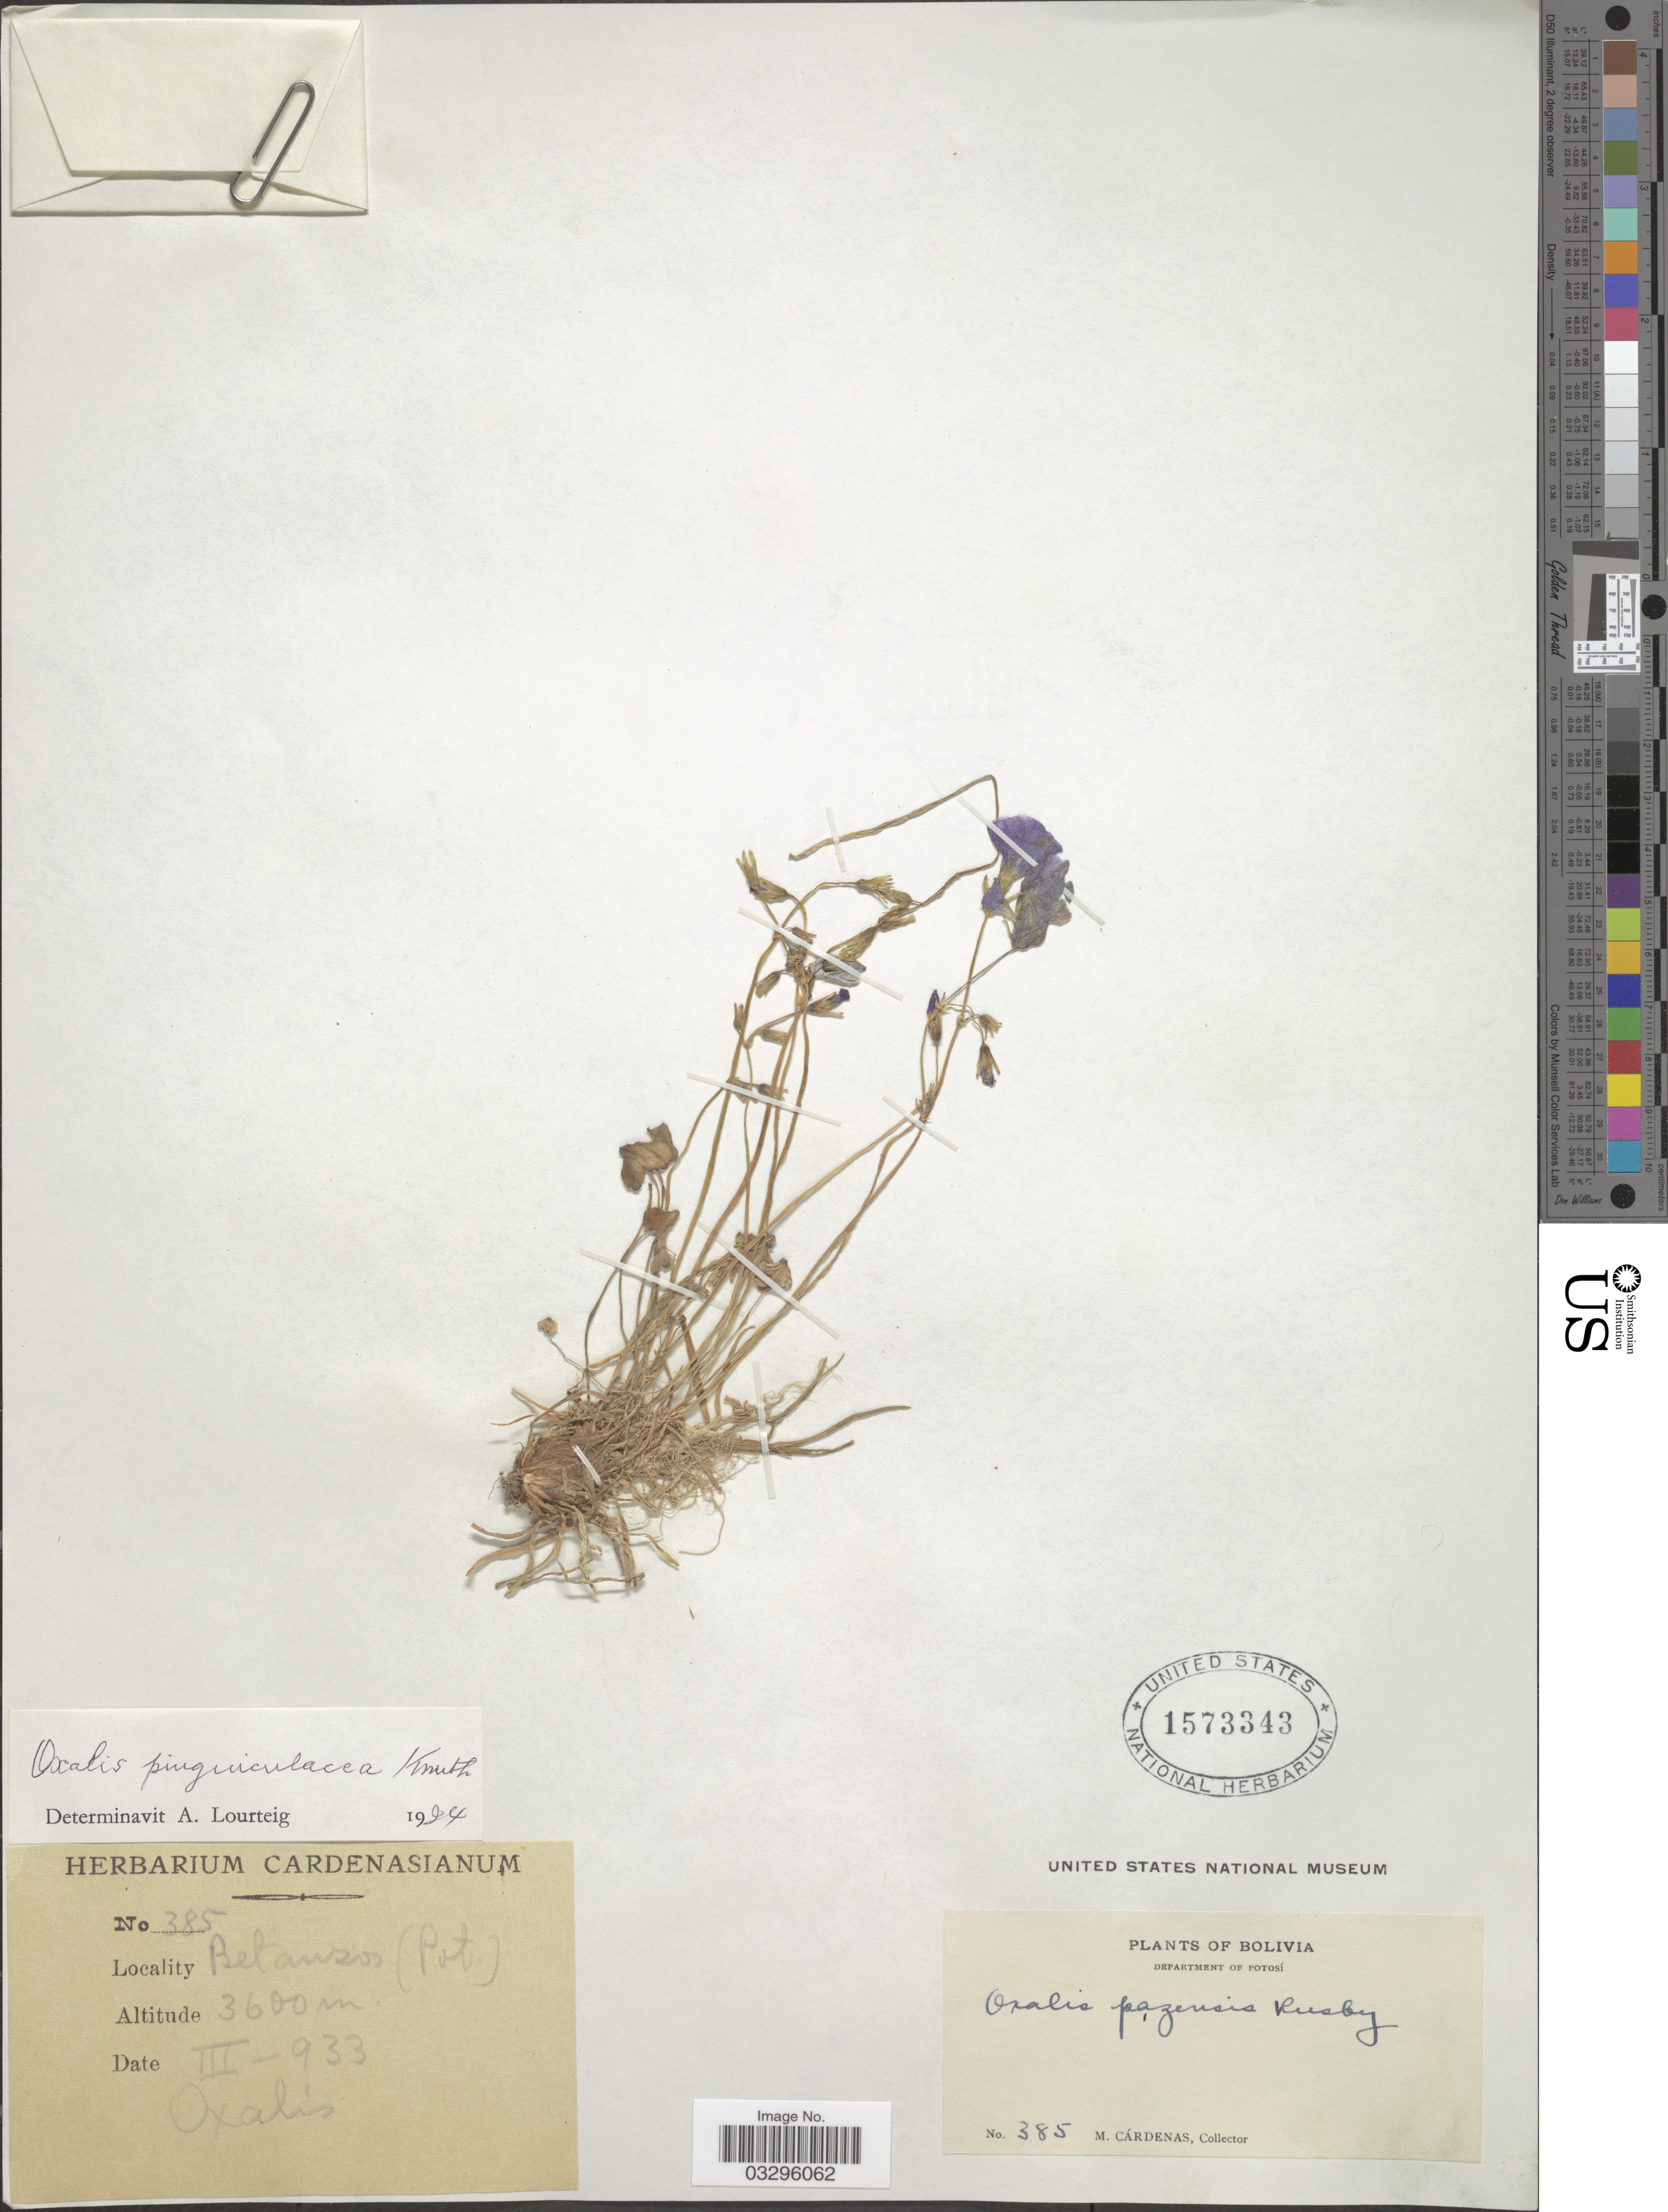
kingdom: Plantae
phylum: Tracheophyta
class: Magnoliopsida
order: Oxalidales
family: Oxalidaceae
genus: Oxalis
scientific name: Oxalis pinguiculacea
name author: R. Knuth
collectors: M. Cárdenas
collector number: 385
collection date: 1933-03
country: Bolivia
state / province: Potosi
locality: Department of Potosí. Betanzos (Pot.).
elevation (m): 3600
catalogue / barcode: US 1573343